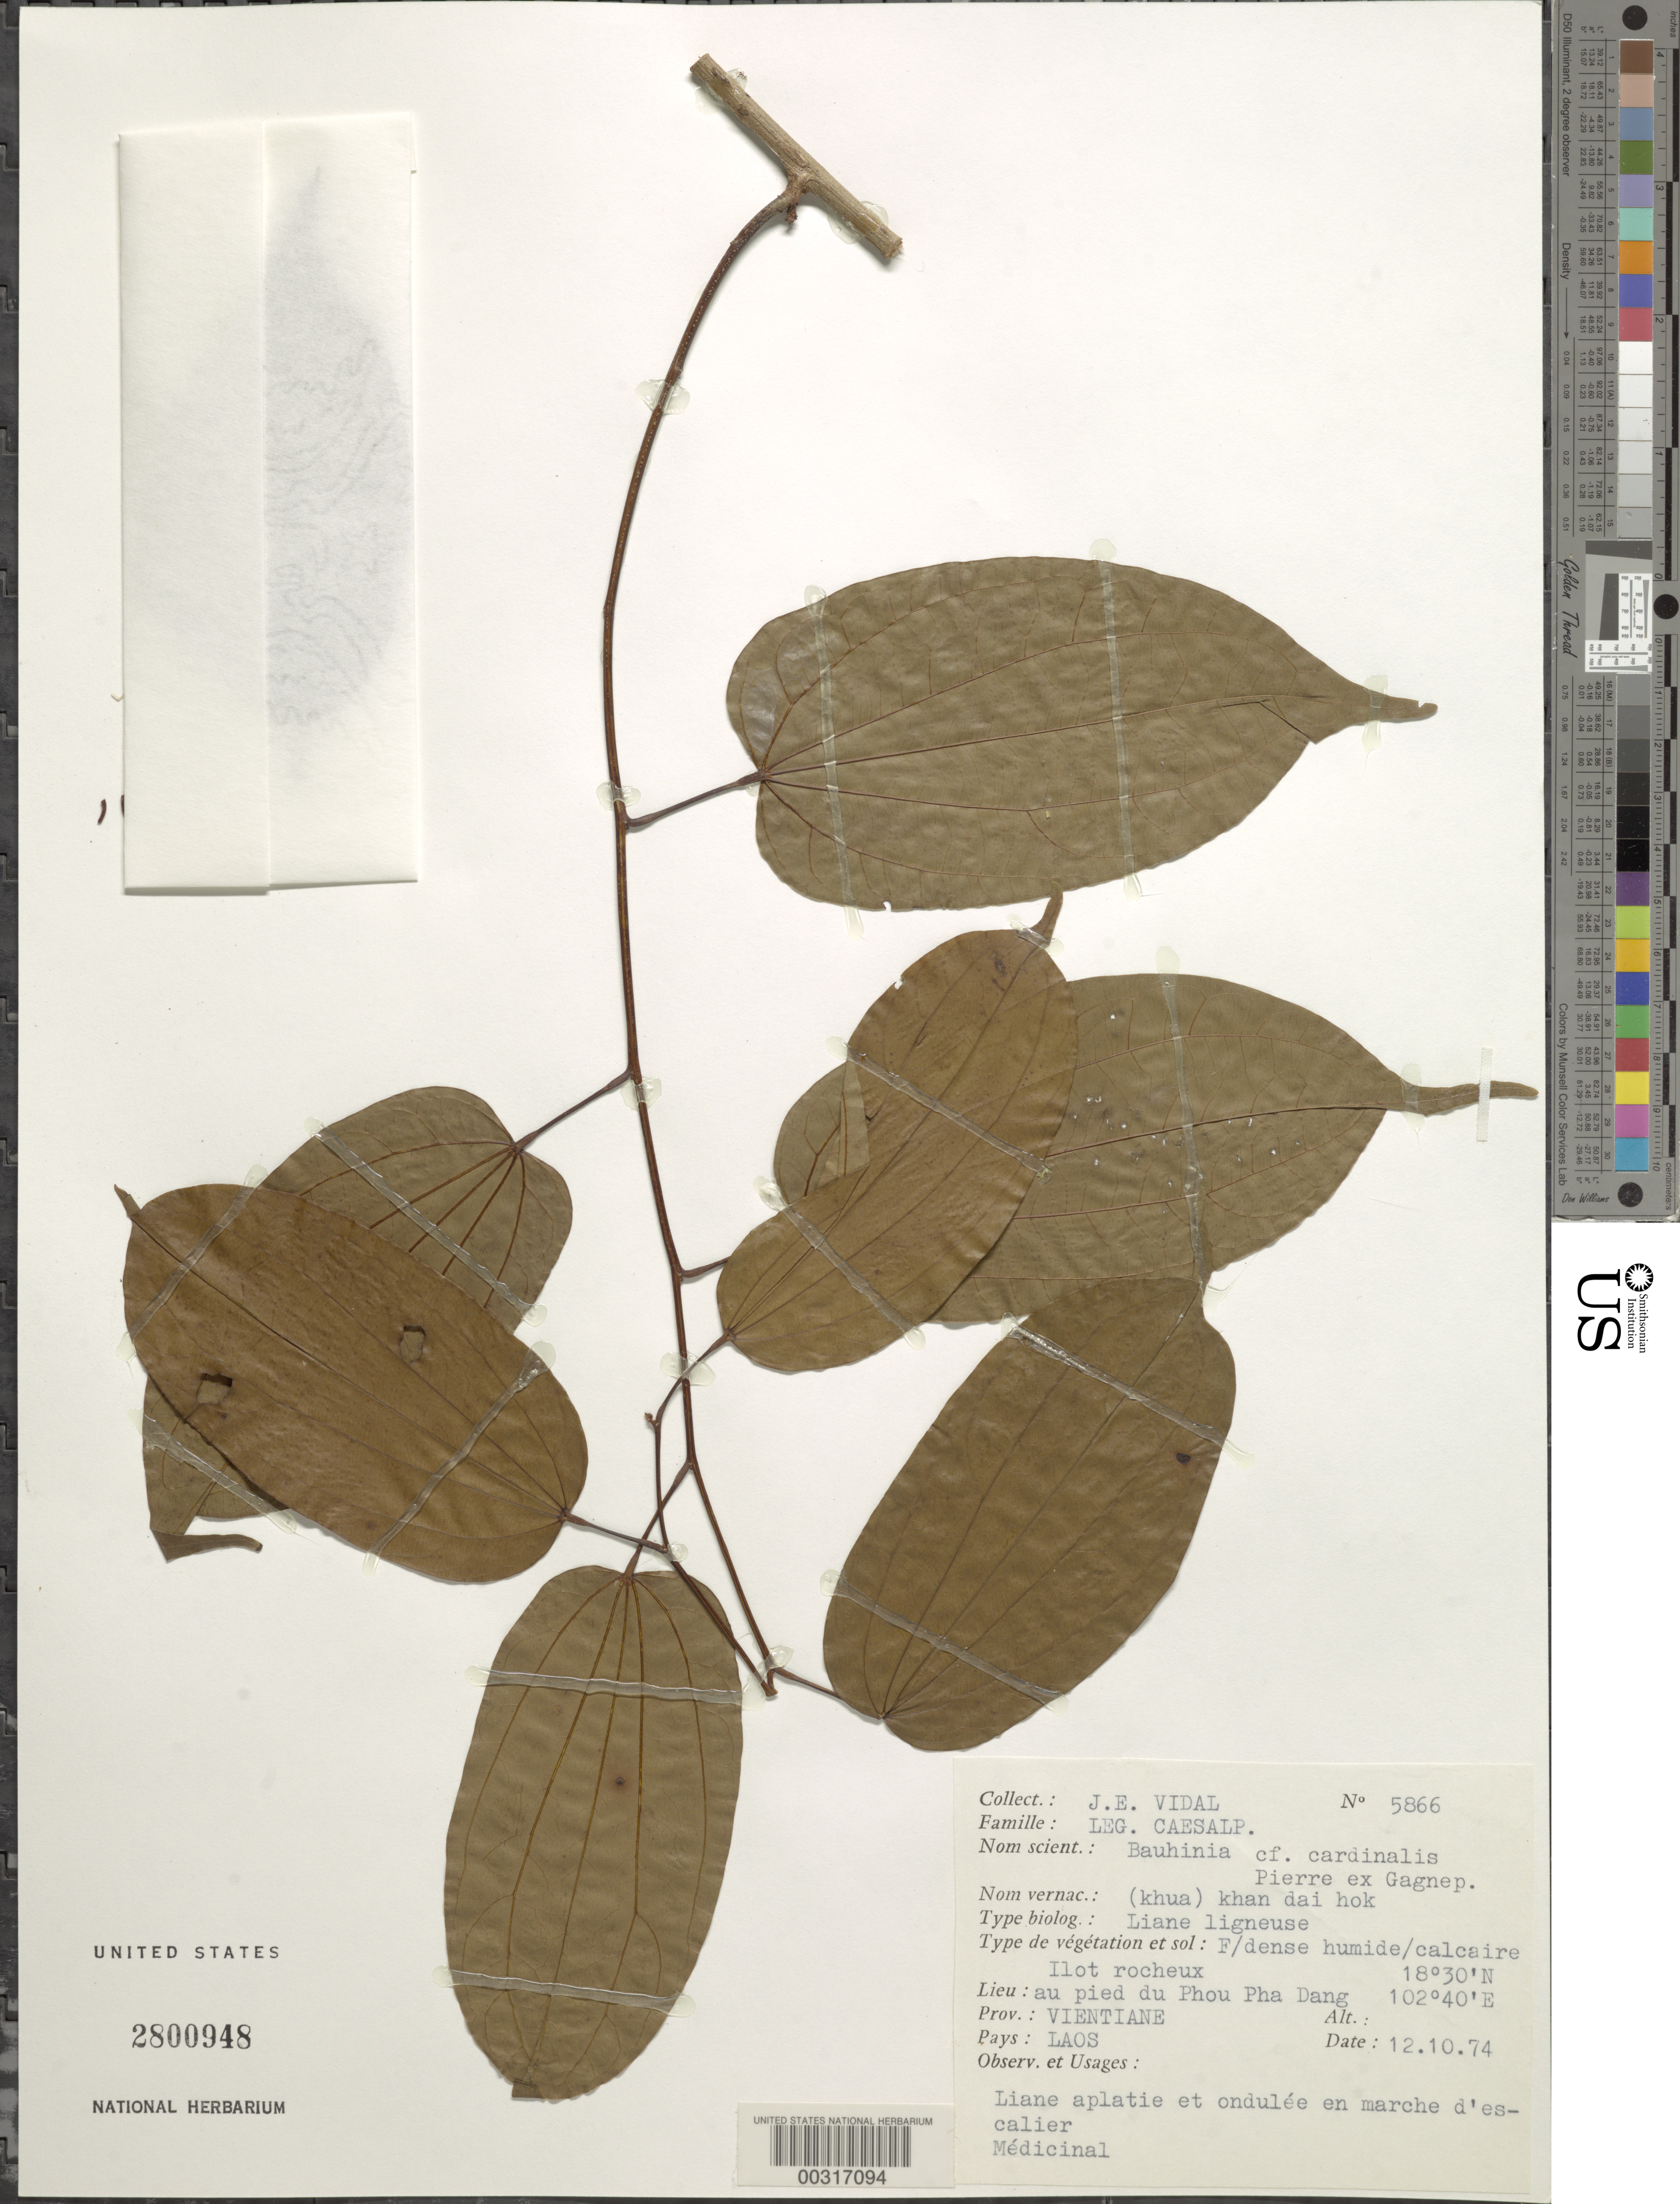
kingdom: Plantae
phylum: Tracheophyta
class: Magnoliopsida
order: Fabales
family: Fabaceae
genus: Phanera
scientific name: Phanera cardinalis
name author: (Pierre ex Gagnep.) Sinou & Bruneau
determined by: U.S. National Herbarium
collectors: J. E. Vidal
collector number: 5866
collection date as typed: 12 Oct 1974 or 10 Dec 1974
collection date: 1974-10-12 or 1974-12-10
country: Laos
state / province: Viangchan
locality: Phou Pha Dang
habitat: Dense humid forest; rocky island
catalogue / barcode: US 2800948